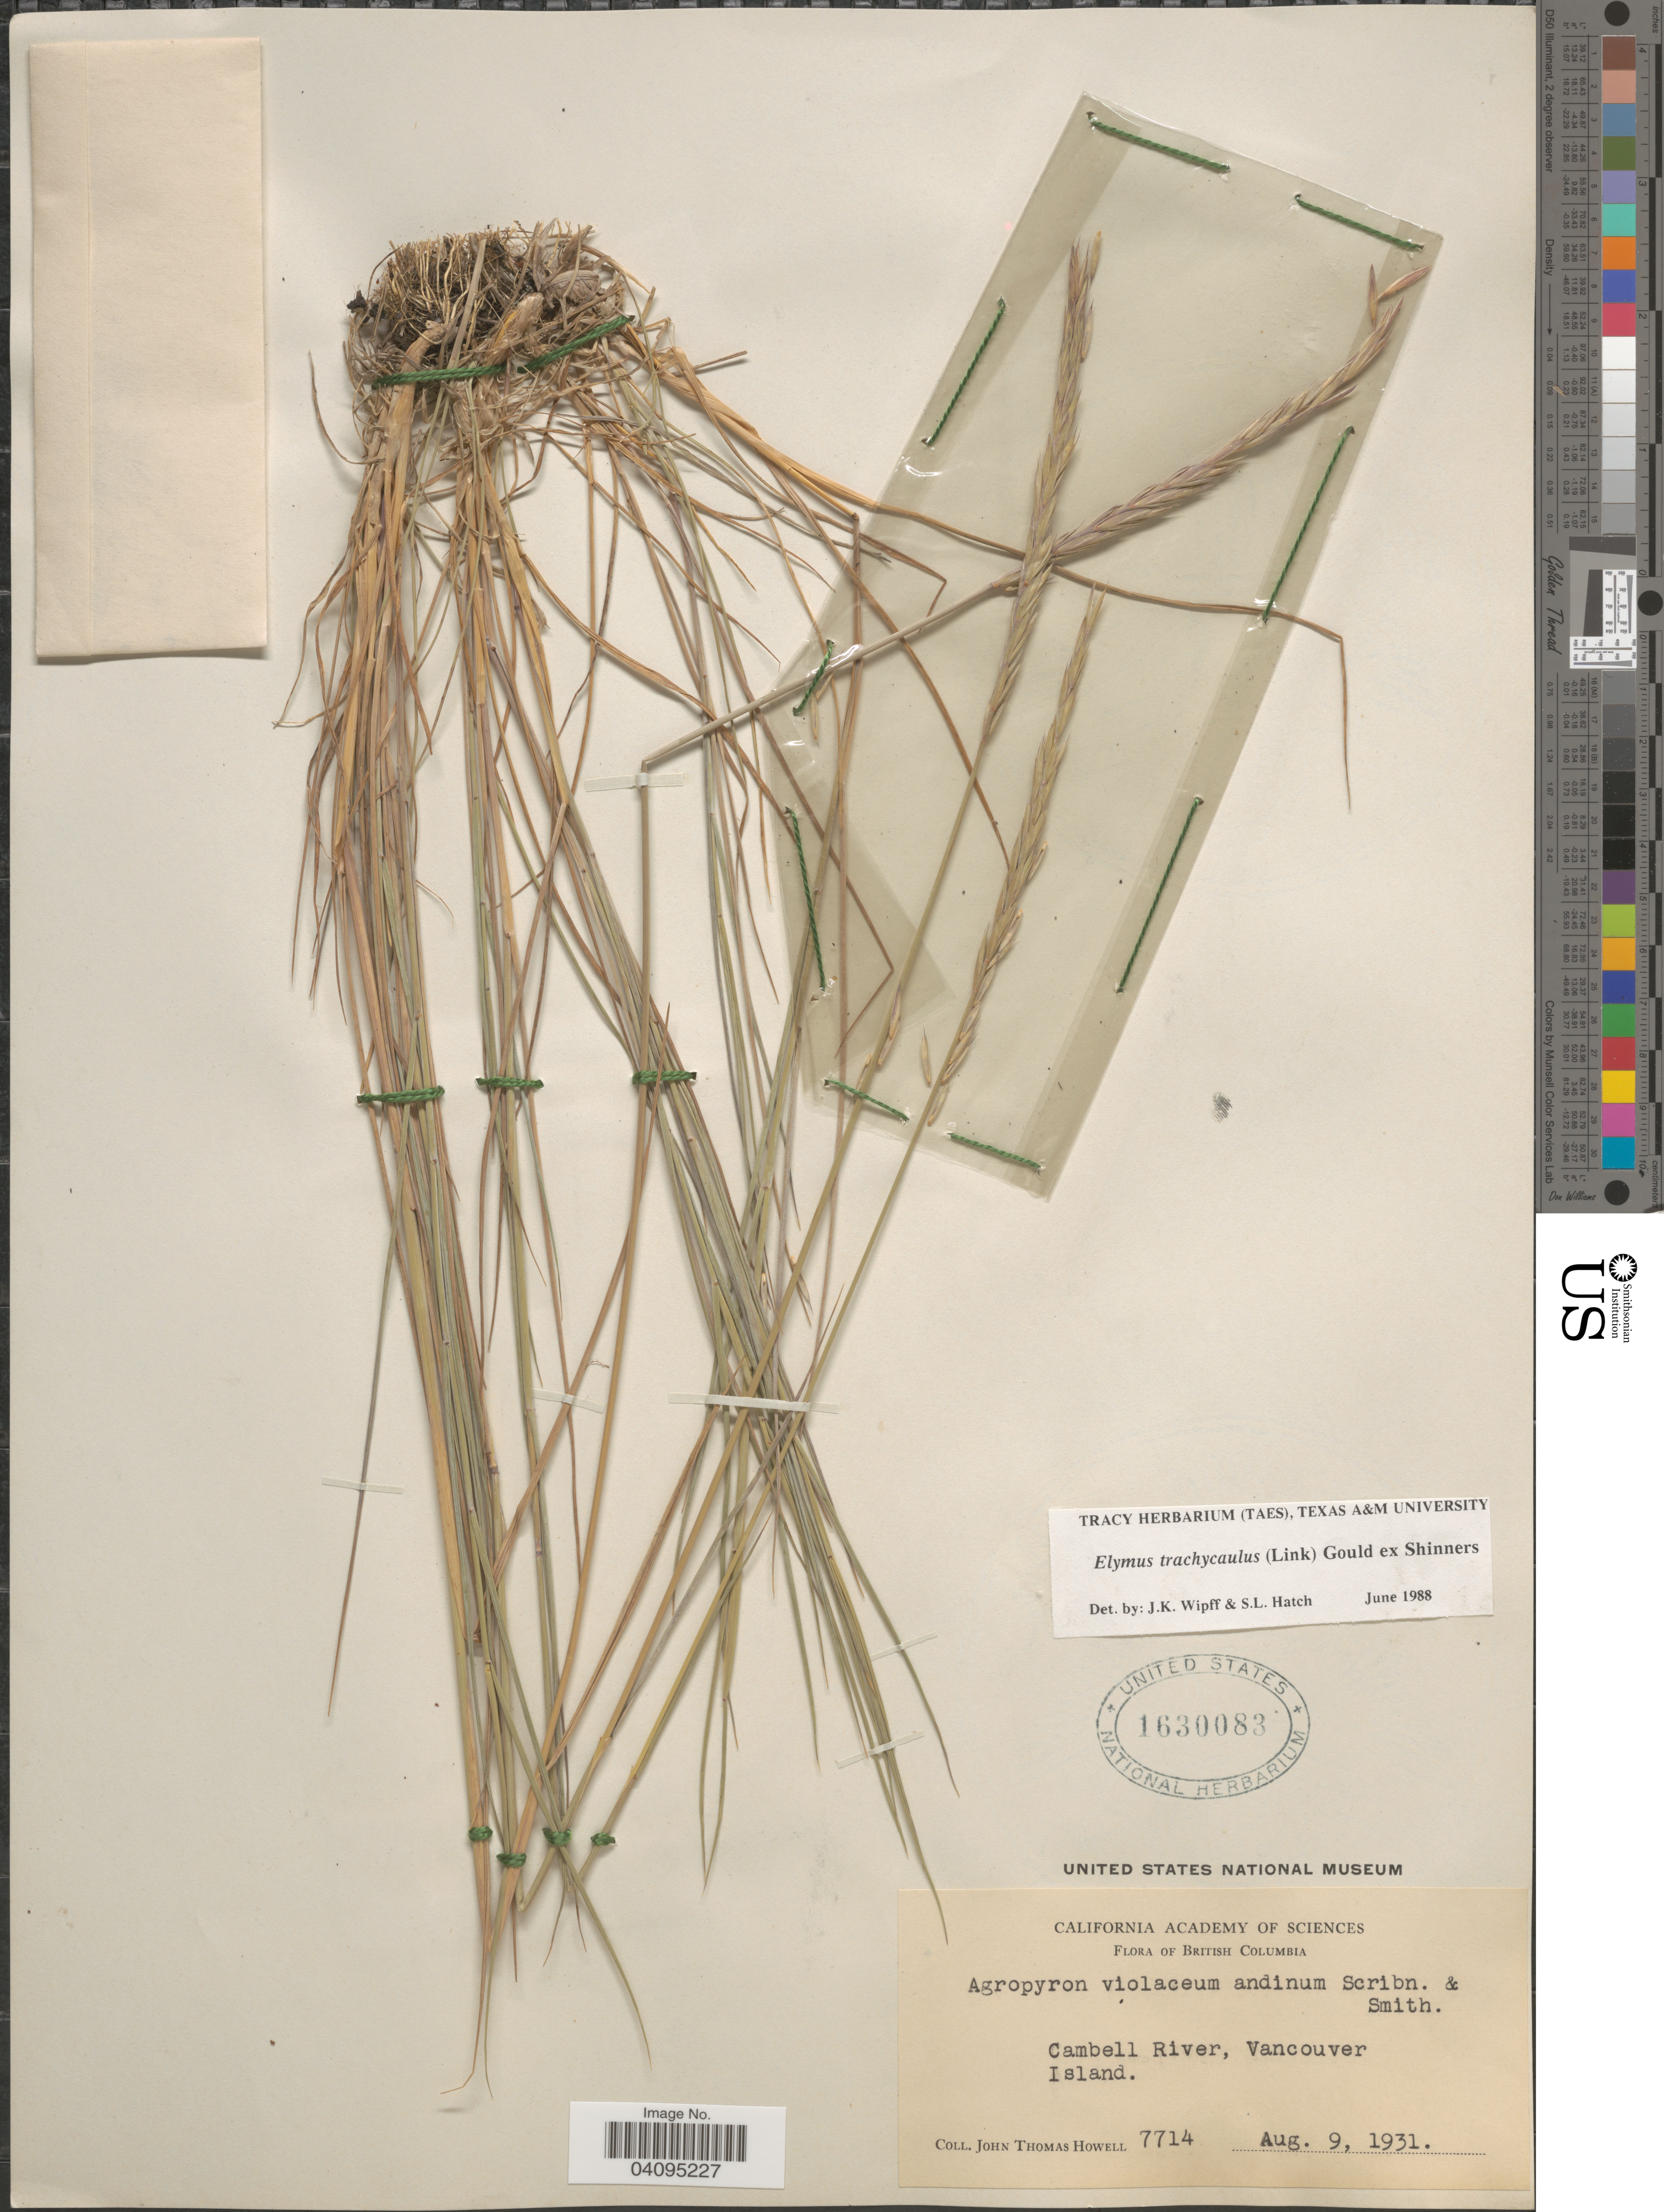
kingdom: Plantae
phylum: Tracheophyta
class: Liliopsida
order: Poales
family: Poaceae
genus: Elymus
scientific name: Elymus trachycaulus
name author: (Link) Gould ex Shinners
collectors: J. T. Howell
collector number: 7714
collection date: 1931-08-09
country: Canada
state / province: British Columbia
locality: Cambell River, Vancouver Island.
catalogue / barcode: US 1630083